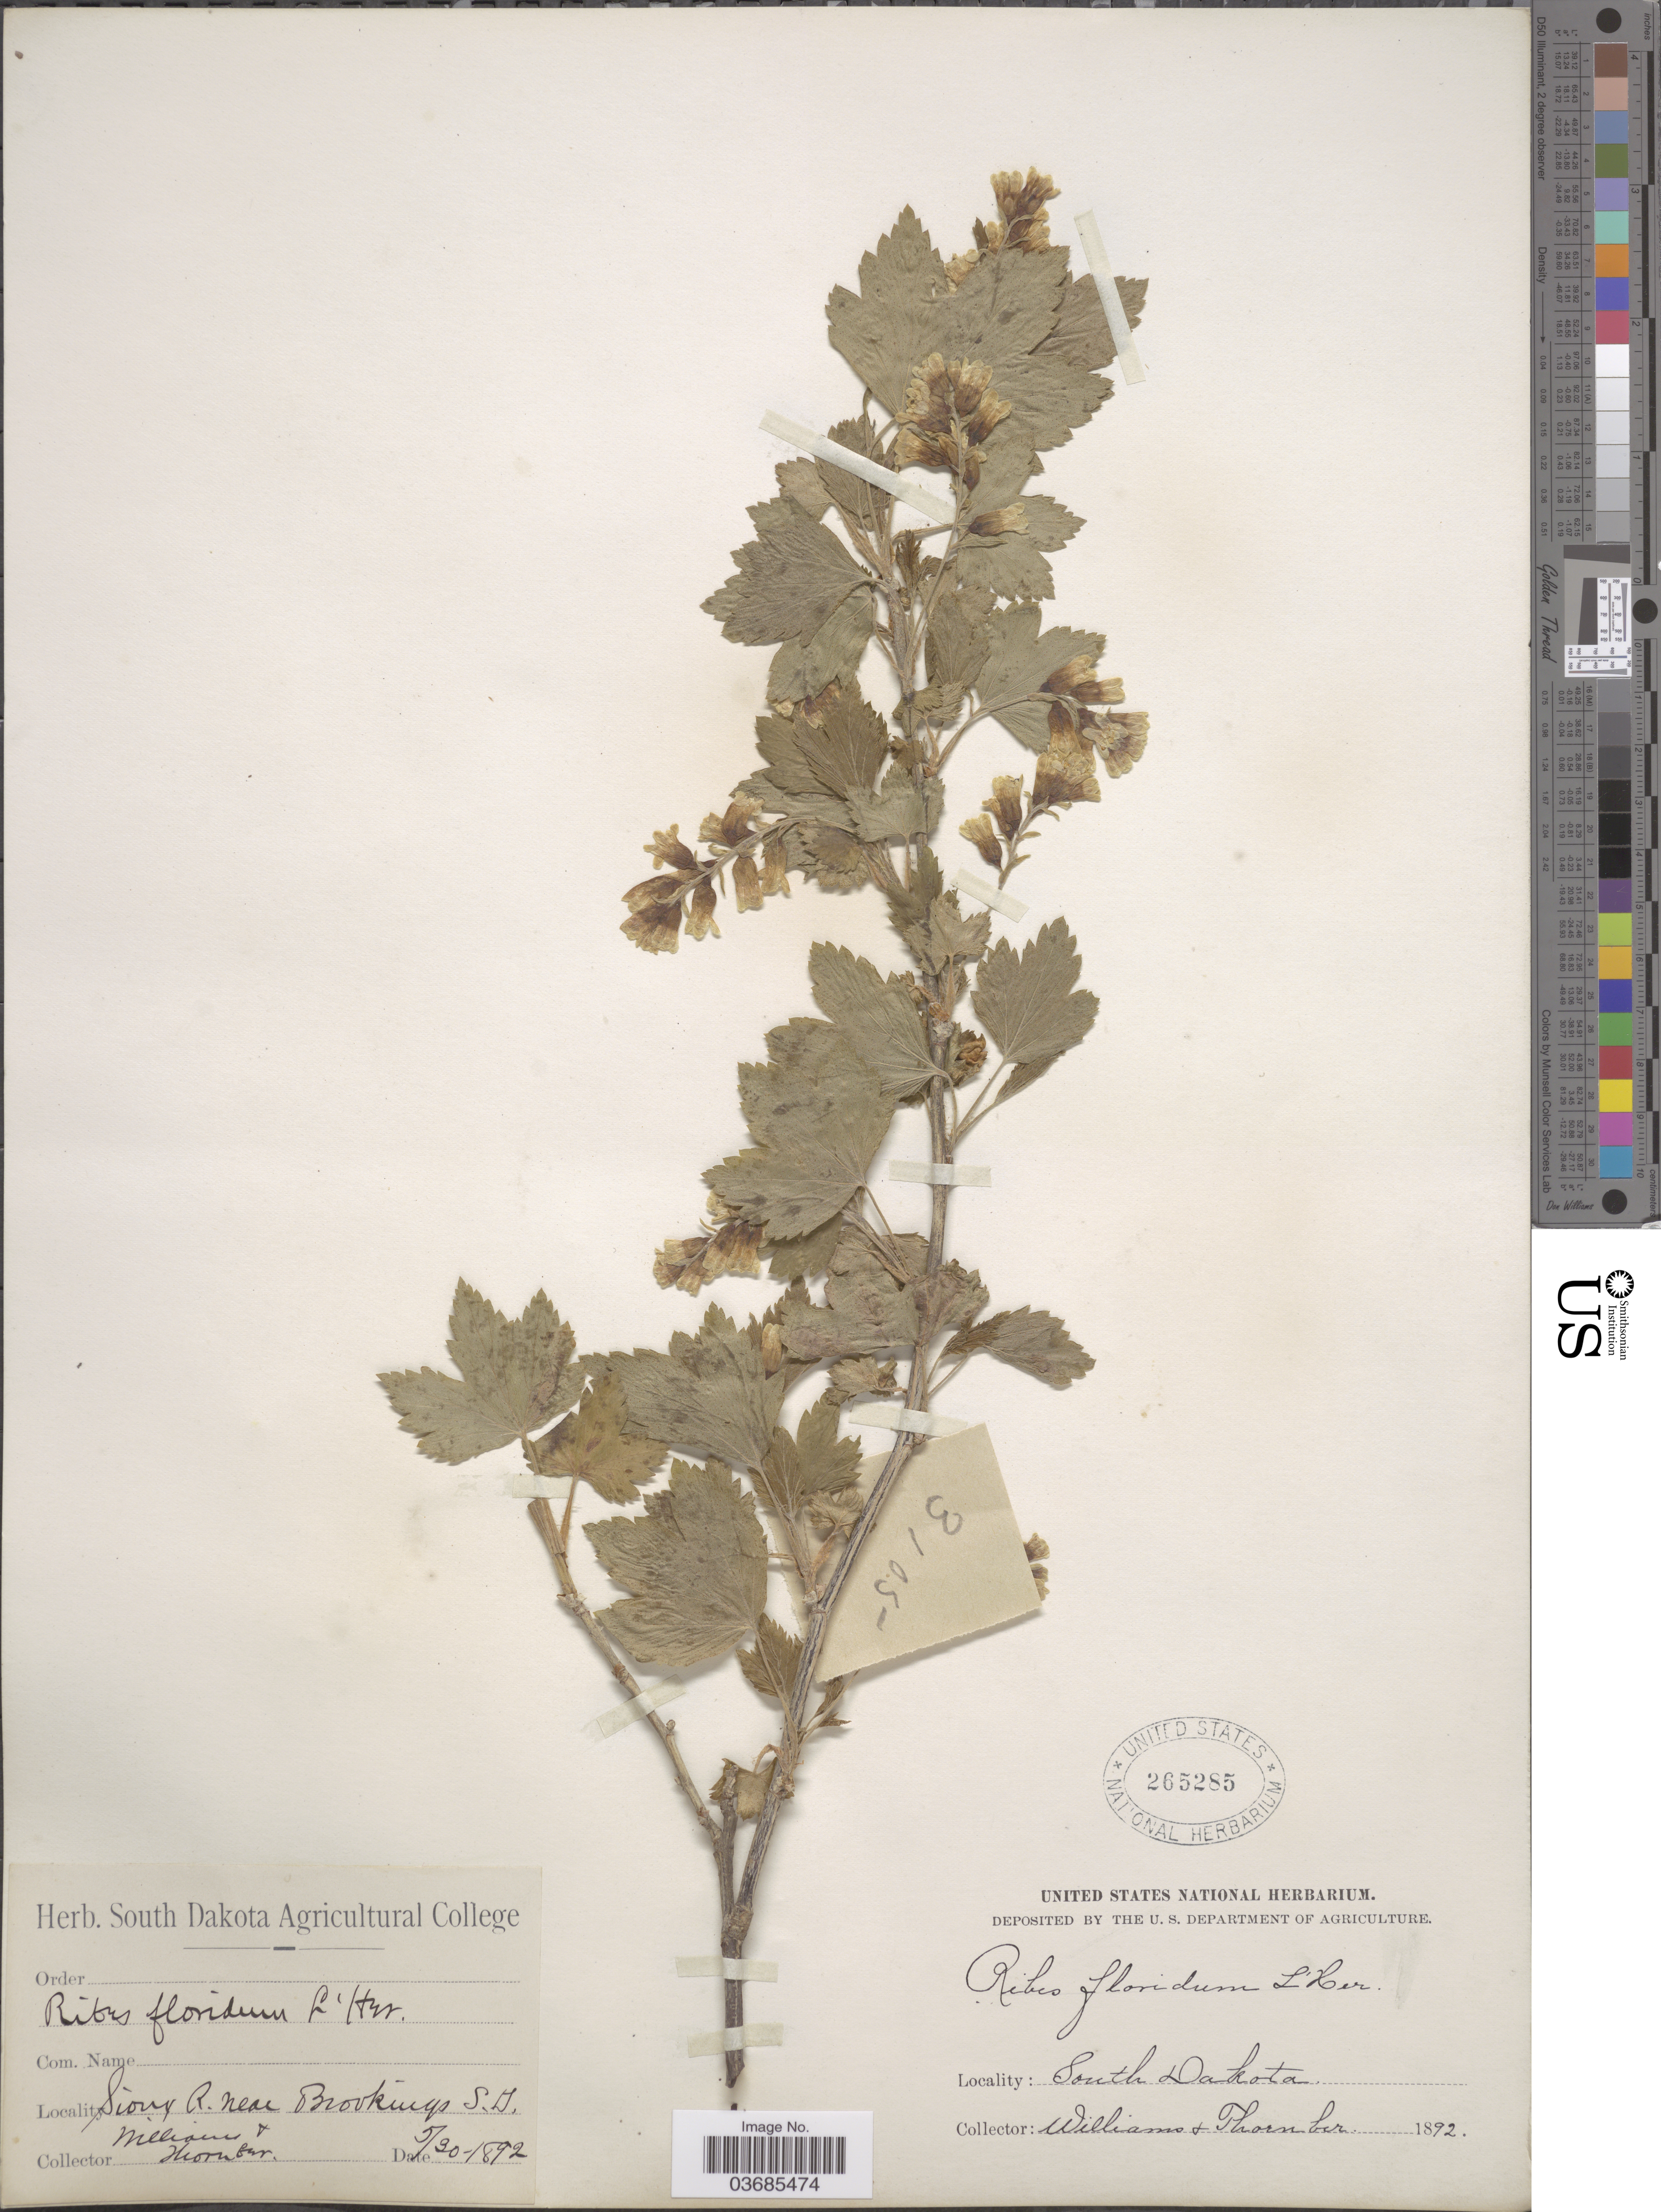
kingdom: Plantae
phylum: Tracheophyta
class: Magnoliopsida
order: Saxifragales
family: Grossulariaceae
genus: Ribes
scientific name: Ribes americanum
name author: Mill.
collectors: -- Williams & -. Thornber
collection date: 1892-05-30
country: United States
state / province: South Dakota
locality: Sioux R. near Brookings.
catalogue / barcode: US 265285